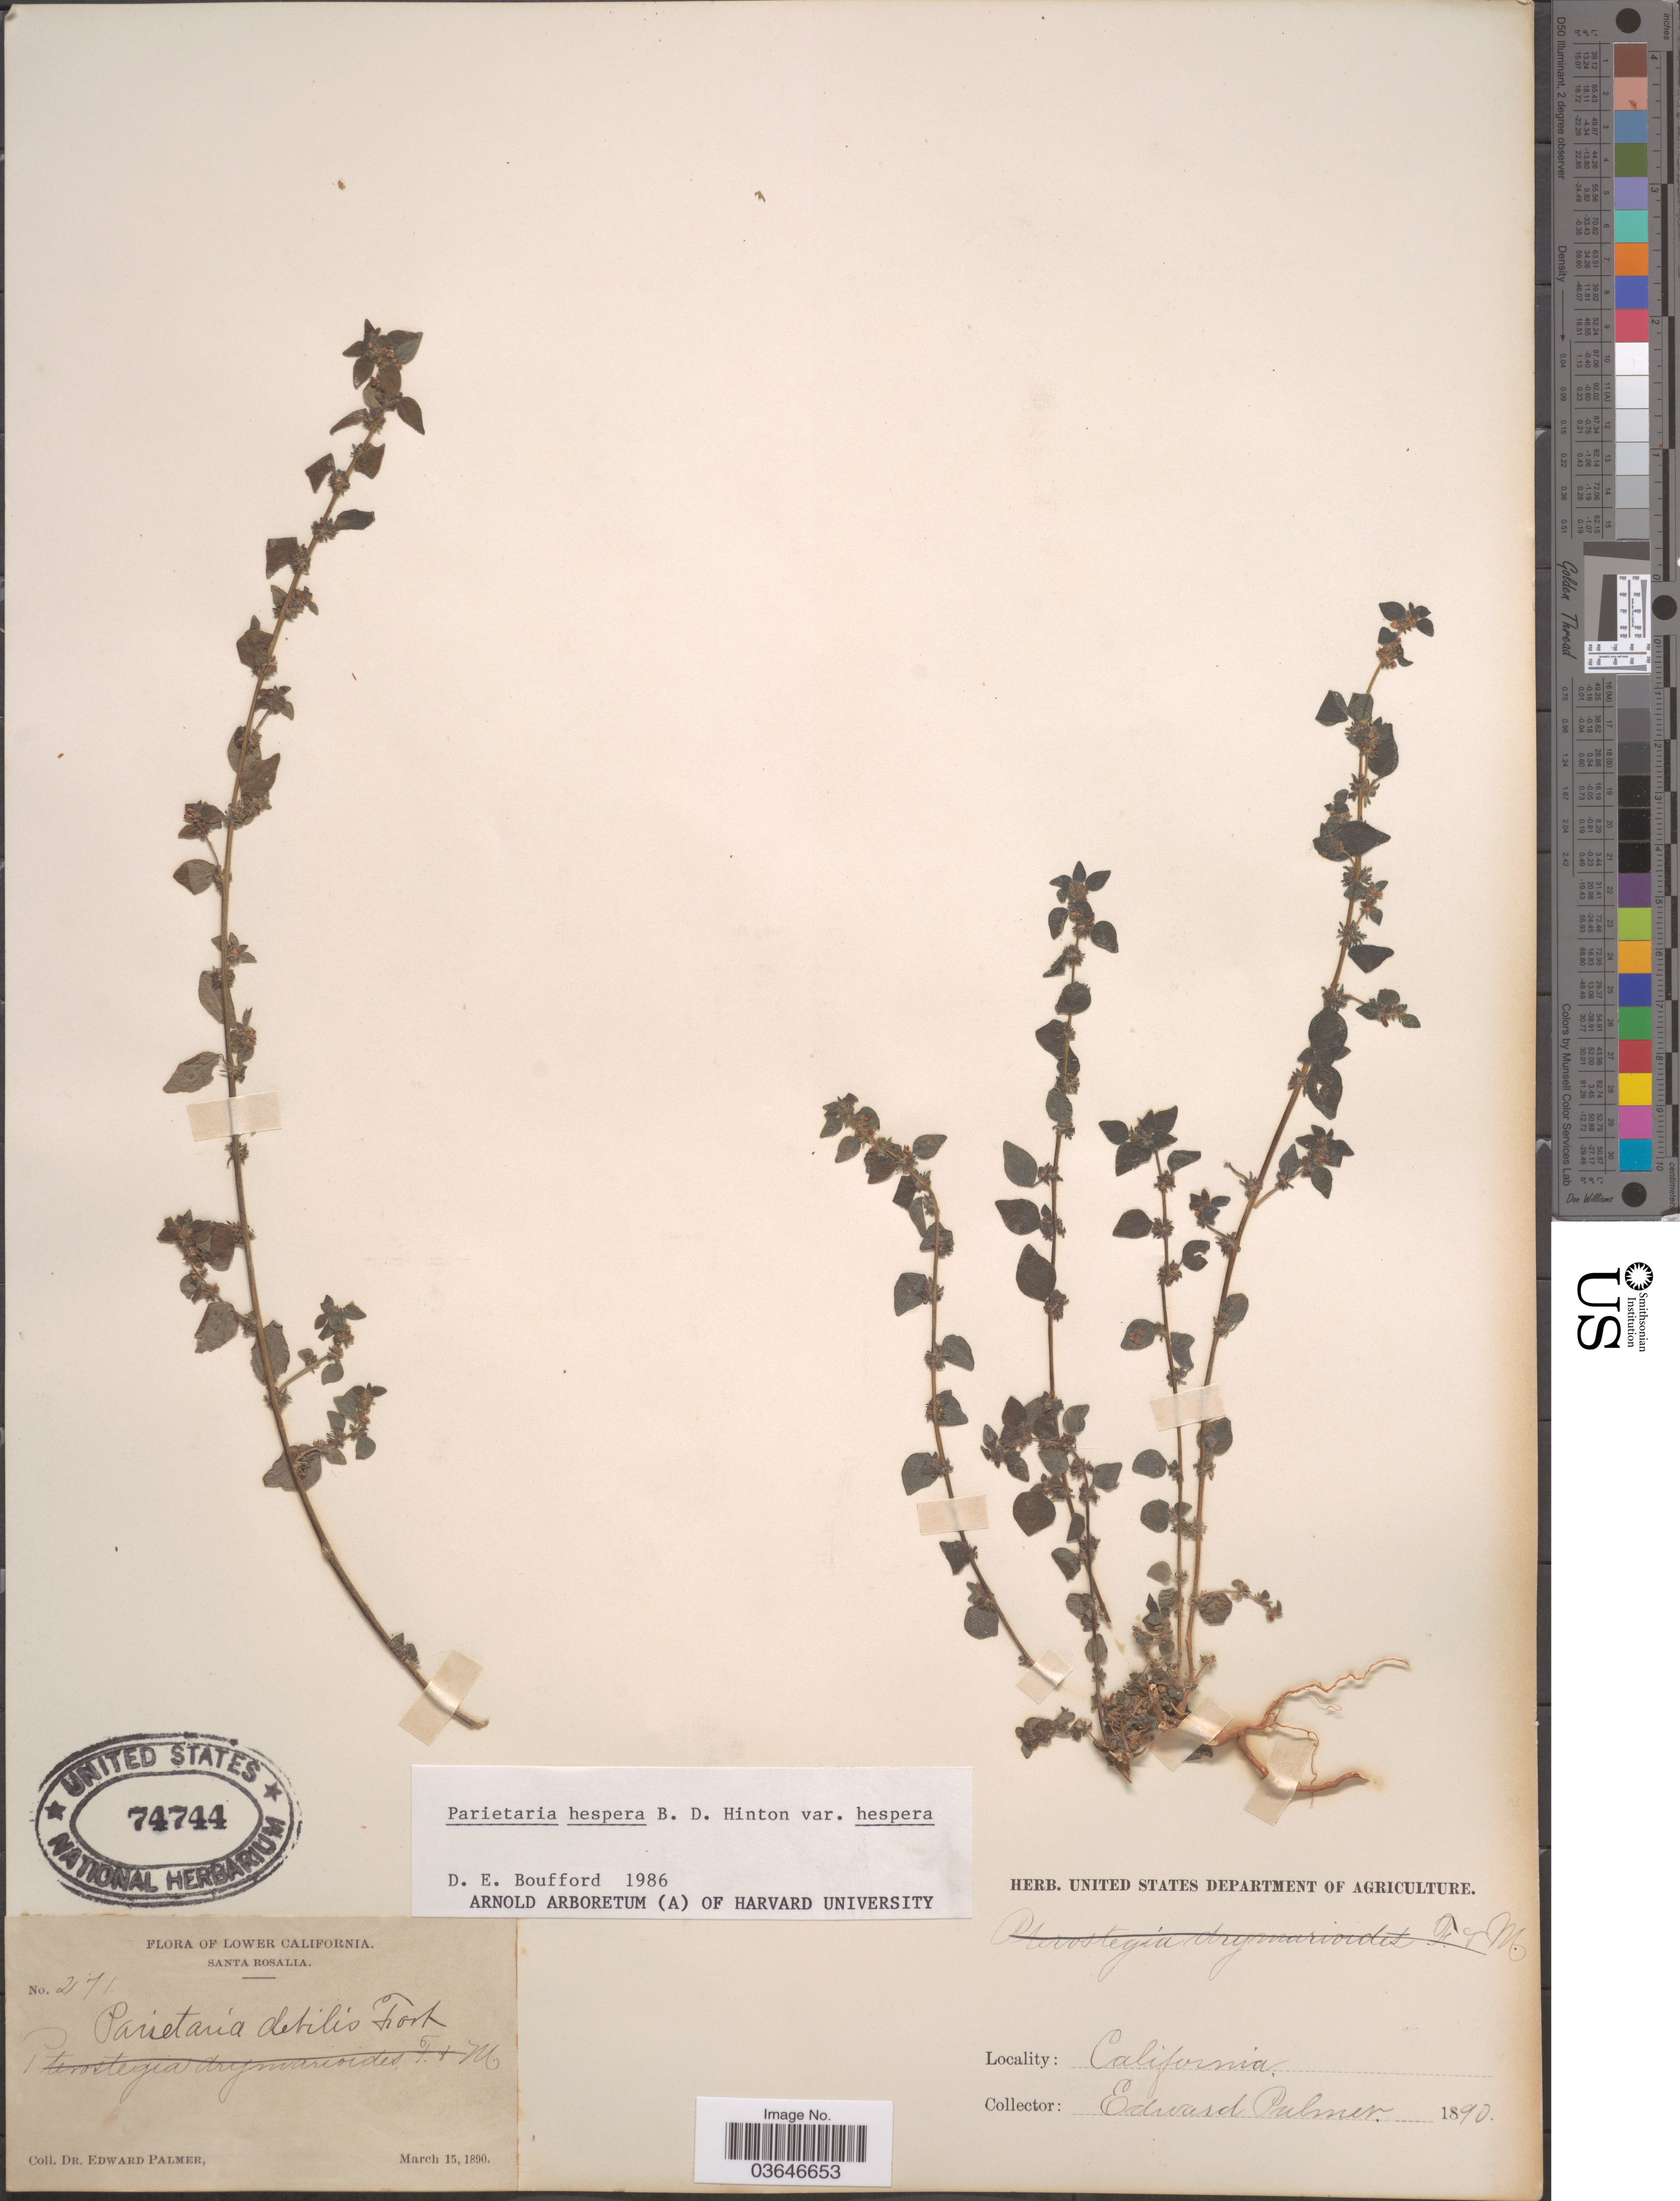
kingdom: Plantae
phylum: Tracheophyta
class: Magnoliopsida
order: Rosales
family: Urticaceae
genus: Parietaria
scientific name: Parietaria hespera var. hespera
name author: Hinton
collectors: E. Palmer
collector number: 2171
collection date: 1890-03-15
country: Mexico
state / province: Baja California Sur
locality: Lower Callifornia. Santa Rosalia.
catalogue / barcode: US 74744